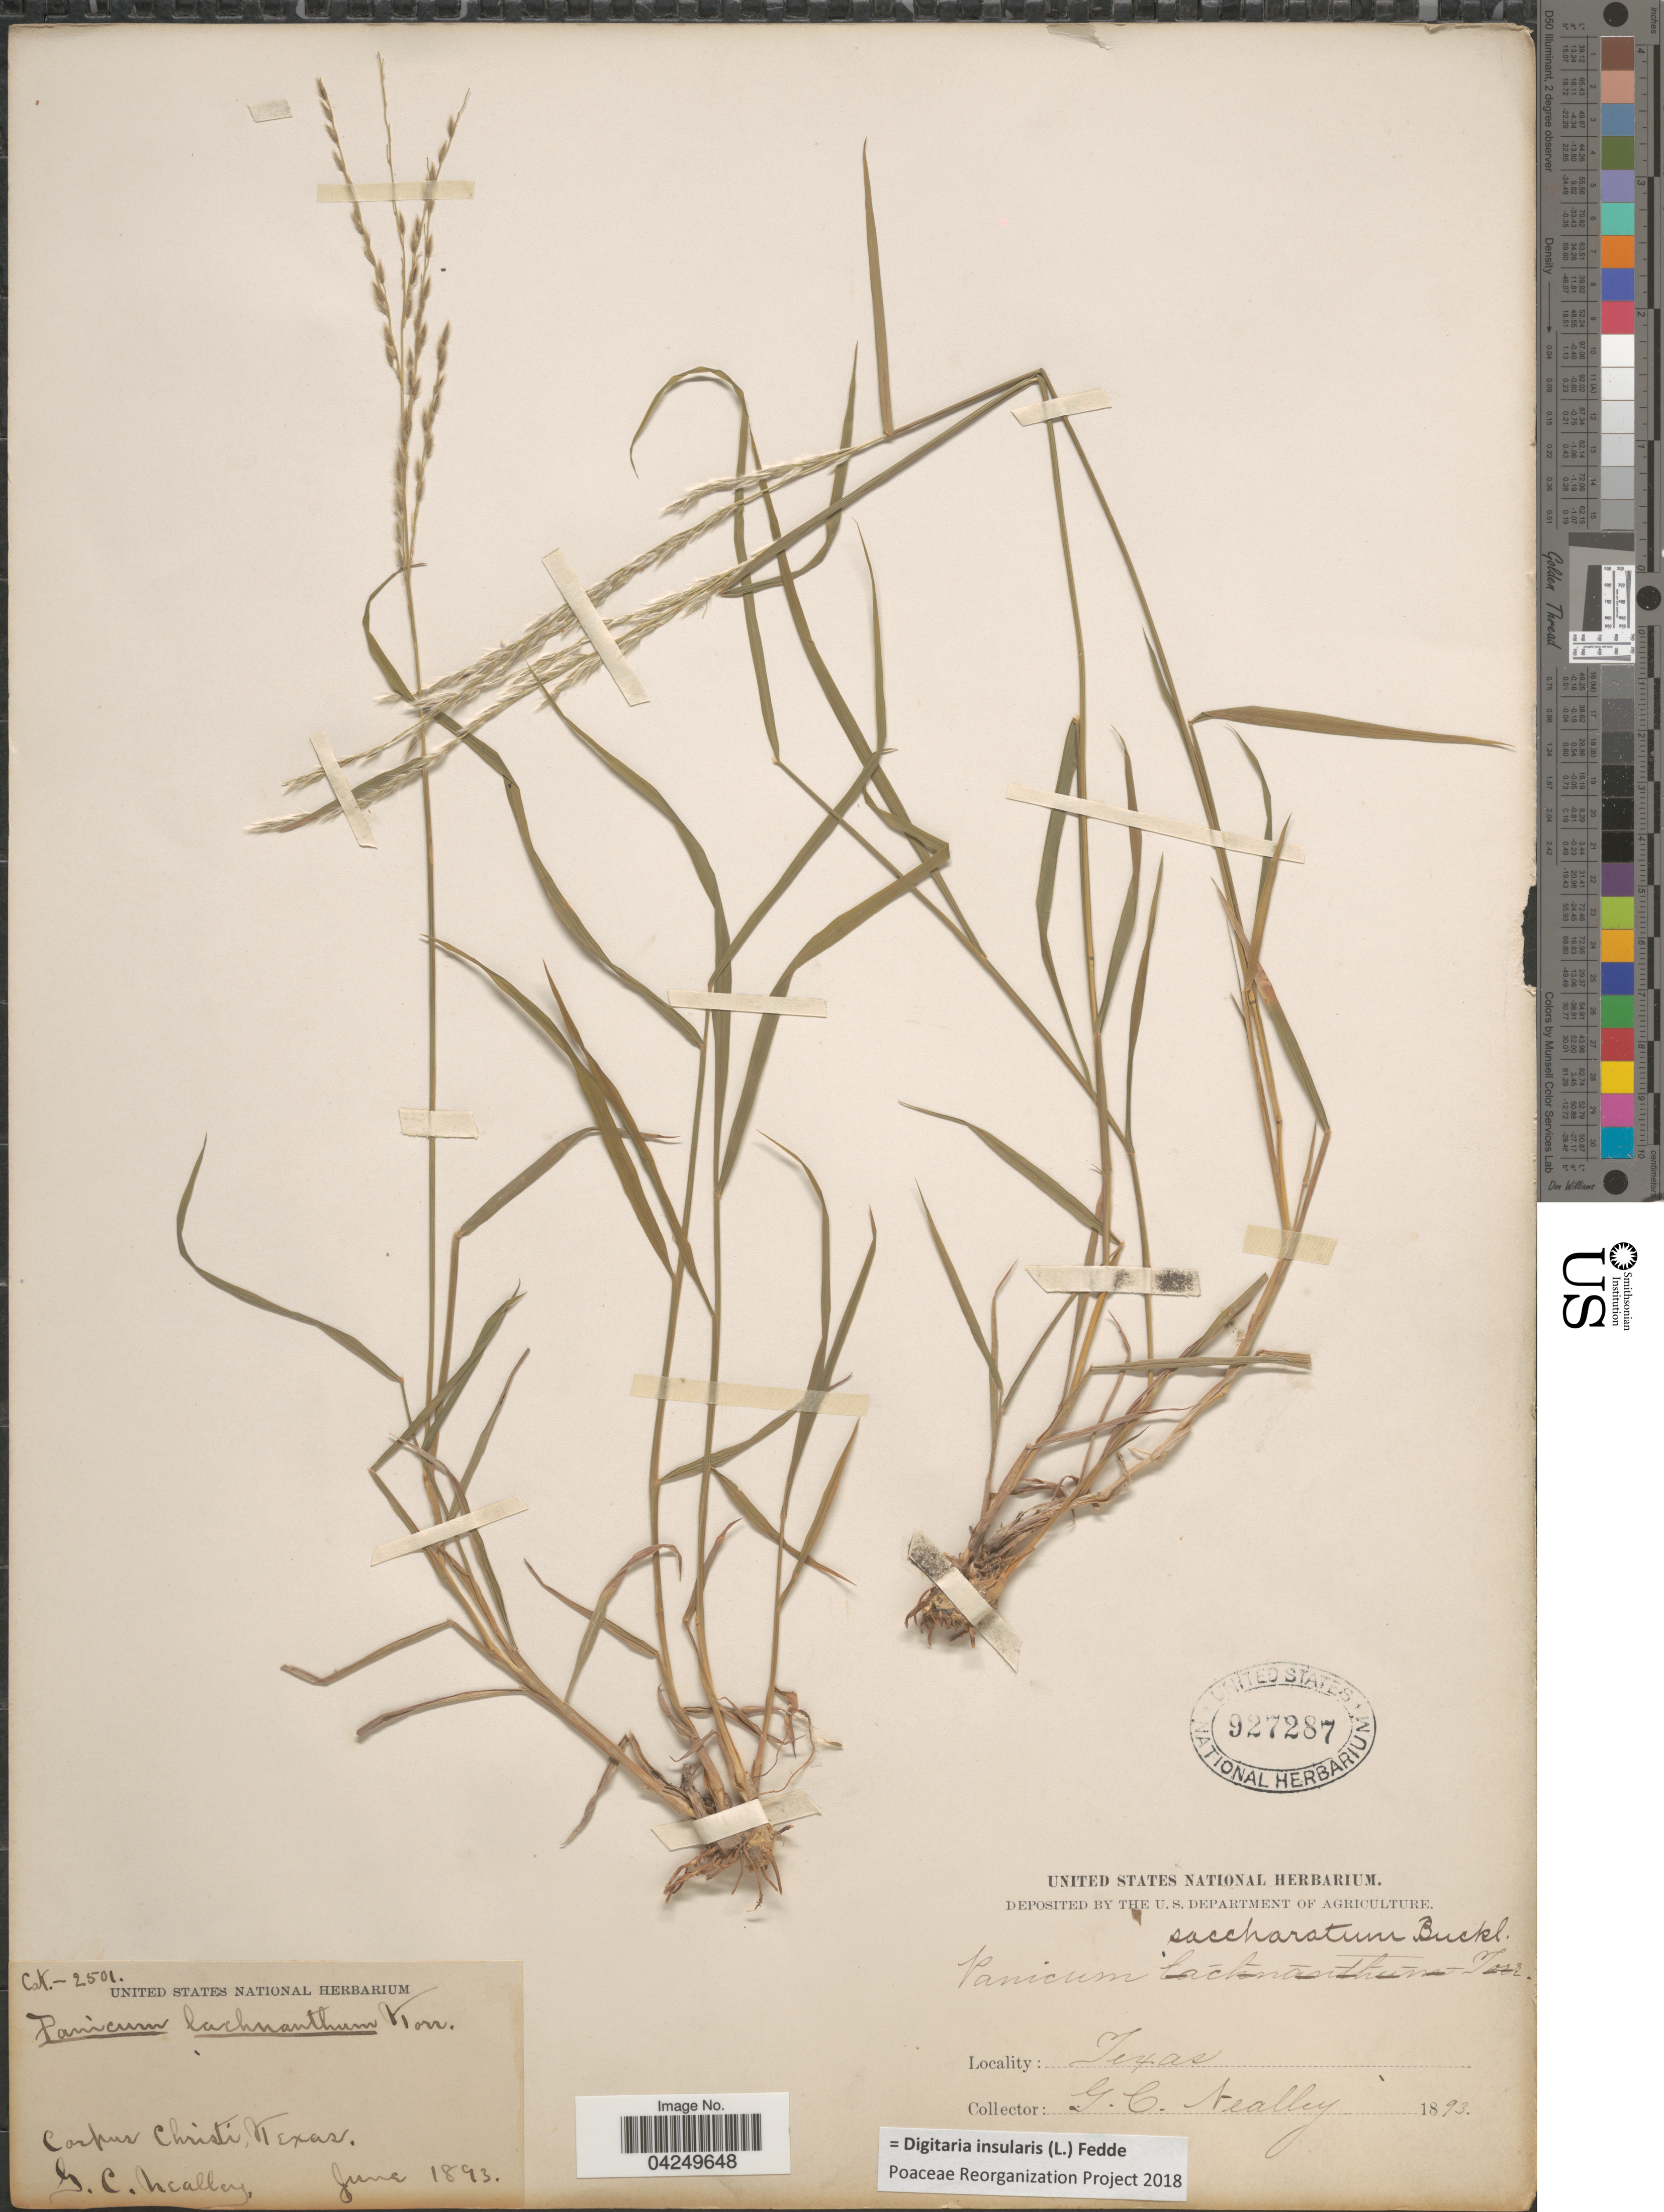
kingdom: Plantae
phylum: Tracheophyta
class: Liliopsida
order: Poales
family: Poaceae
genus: Digitaria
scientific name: Digitaria insularis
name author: (L.) Fedde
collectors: G. C. Nealley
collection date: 1893-06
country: United States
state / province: Texas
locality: Corpus Christi.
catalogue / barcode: US 927287